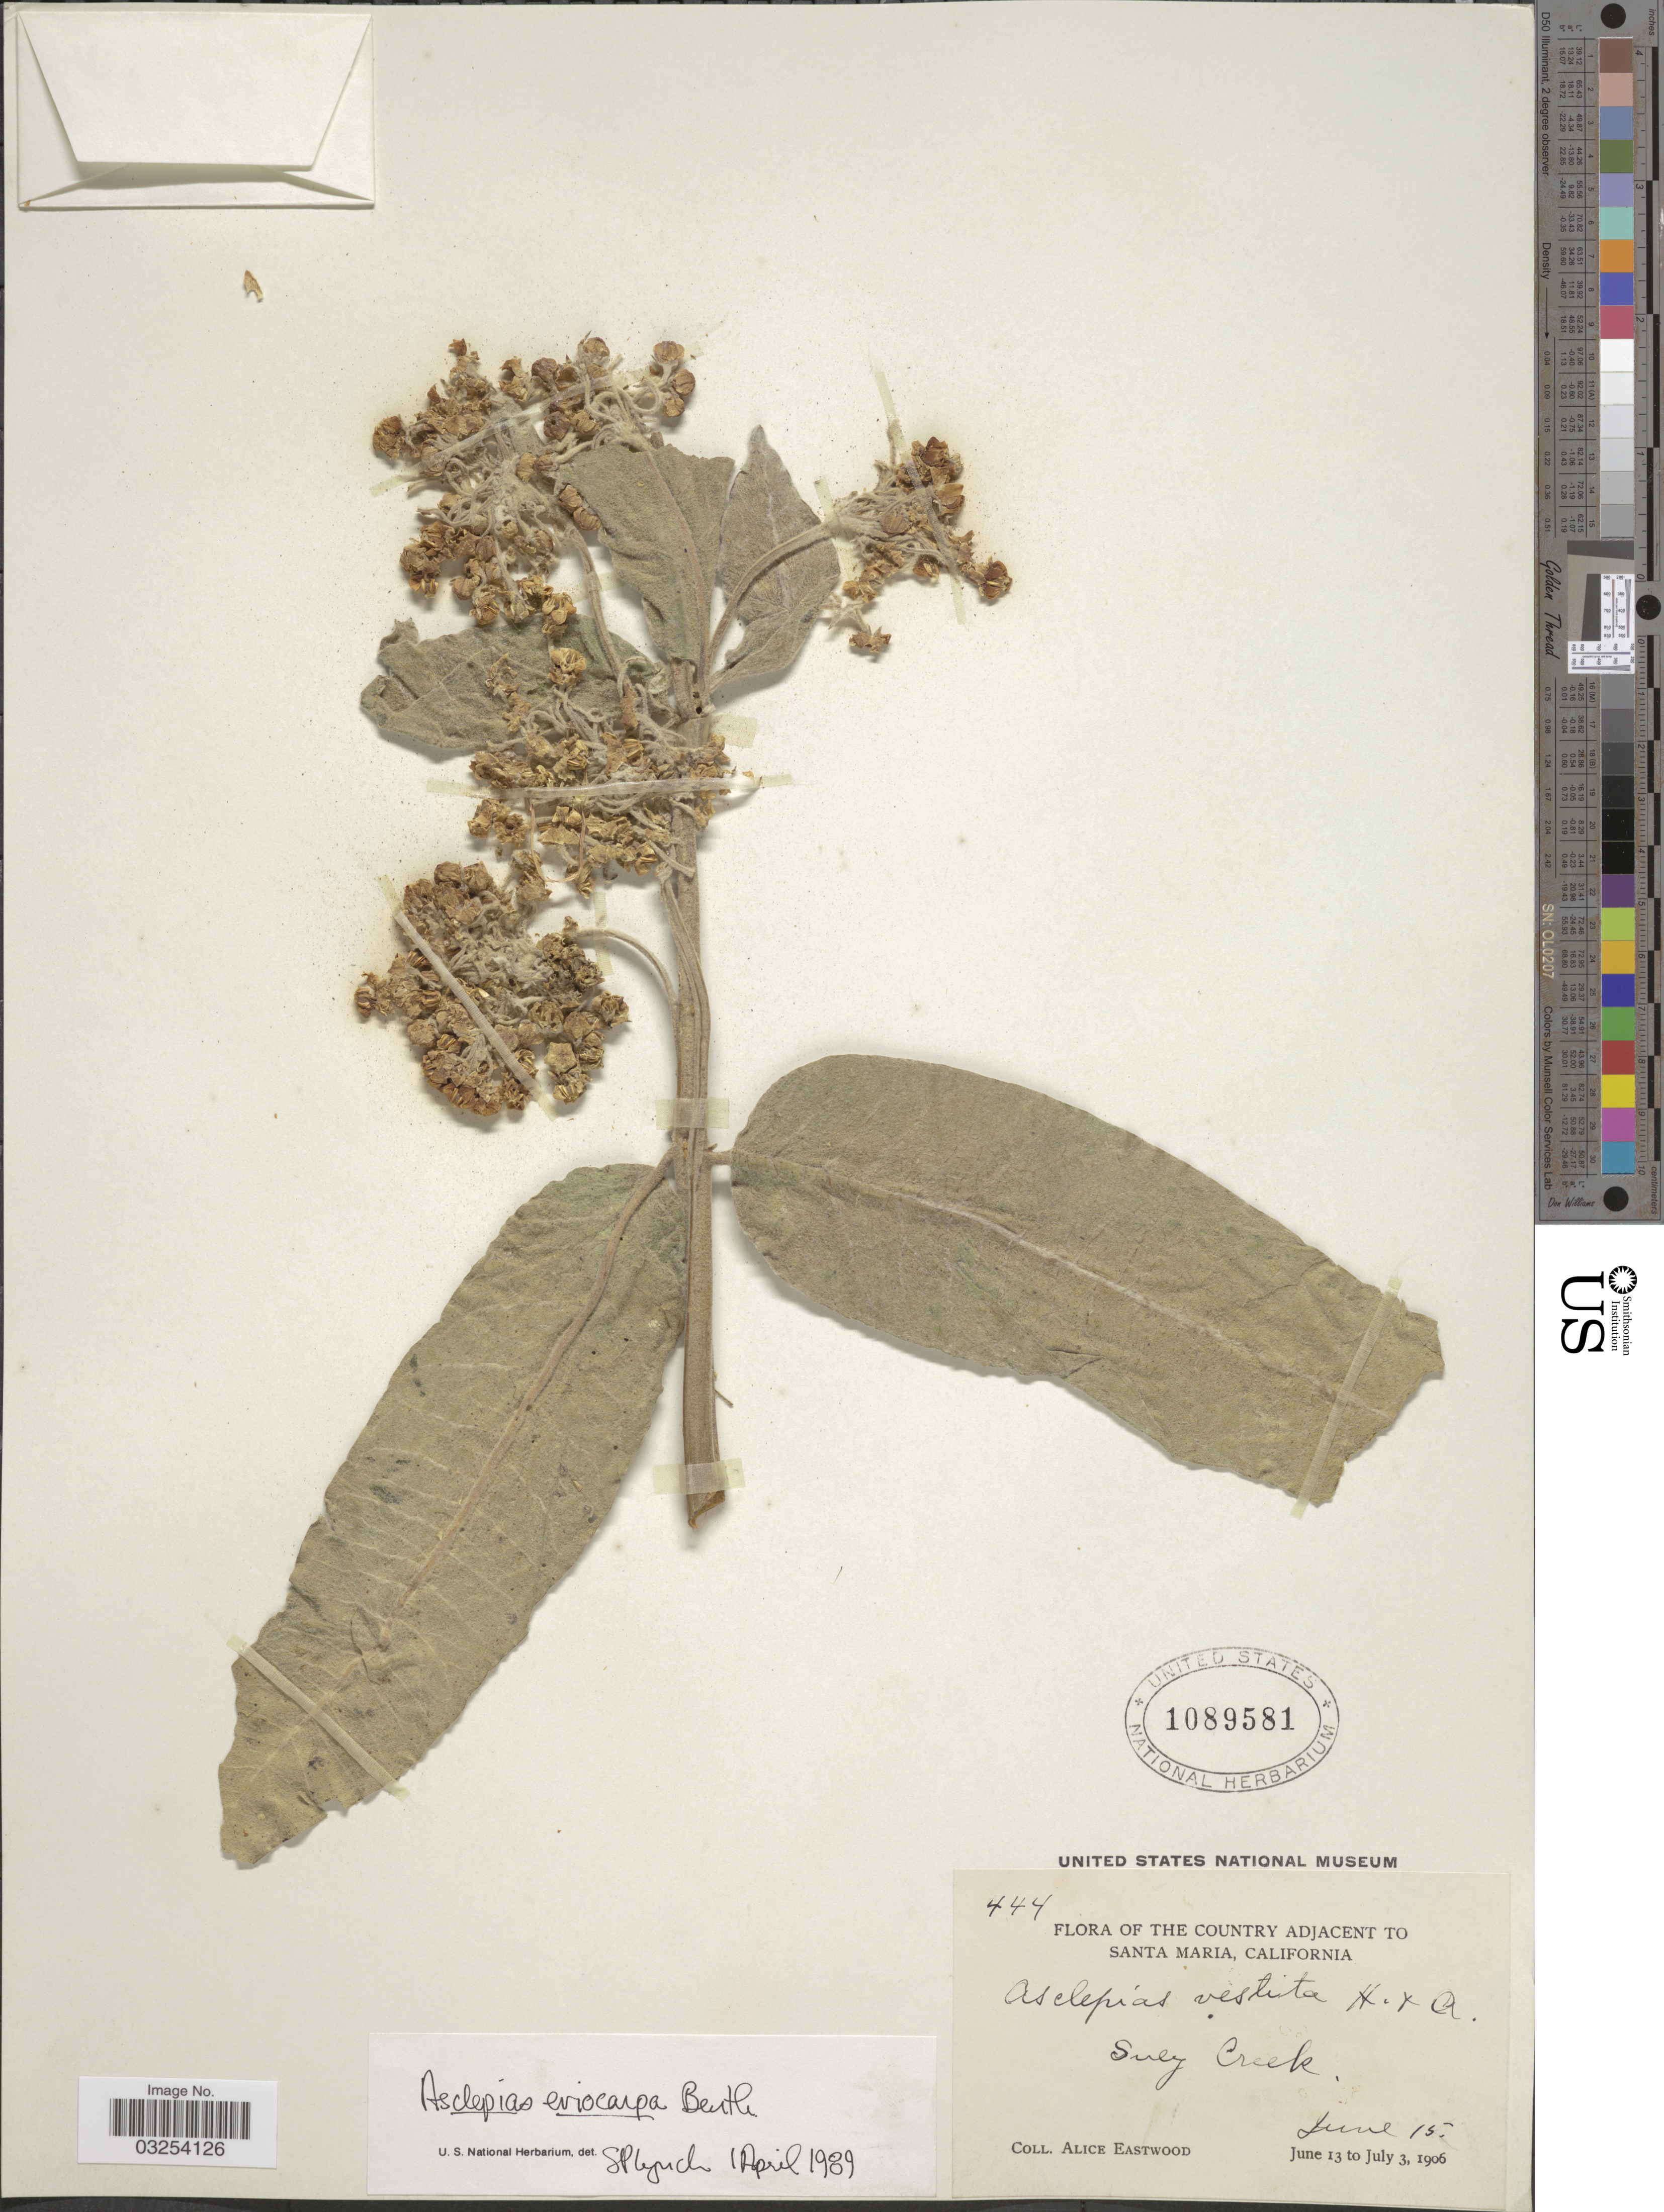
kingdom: Plantae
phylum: Tracheophyta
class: Magnoliopsida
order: Gentianales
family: Apocynaceae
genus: Asclepias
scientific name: Asclepias eriocarpa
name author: Benth.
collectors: A. Eastwood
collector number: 444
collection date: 1906-06-15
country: United States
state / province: California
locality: The Country Adjacent to Santa Maria. Suey Creek.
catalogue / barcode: US 1089581